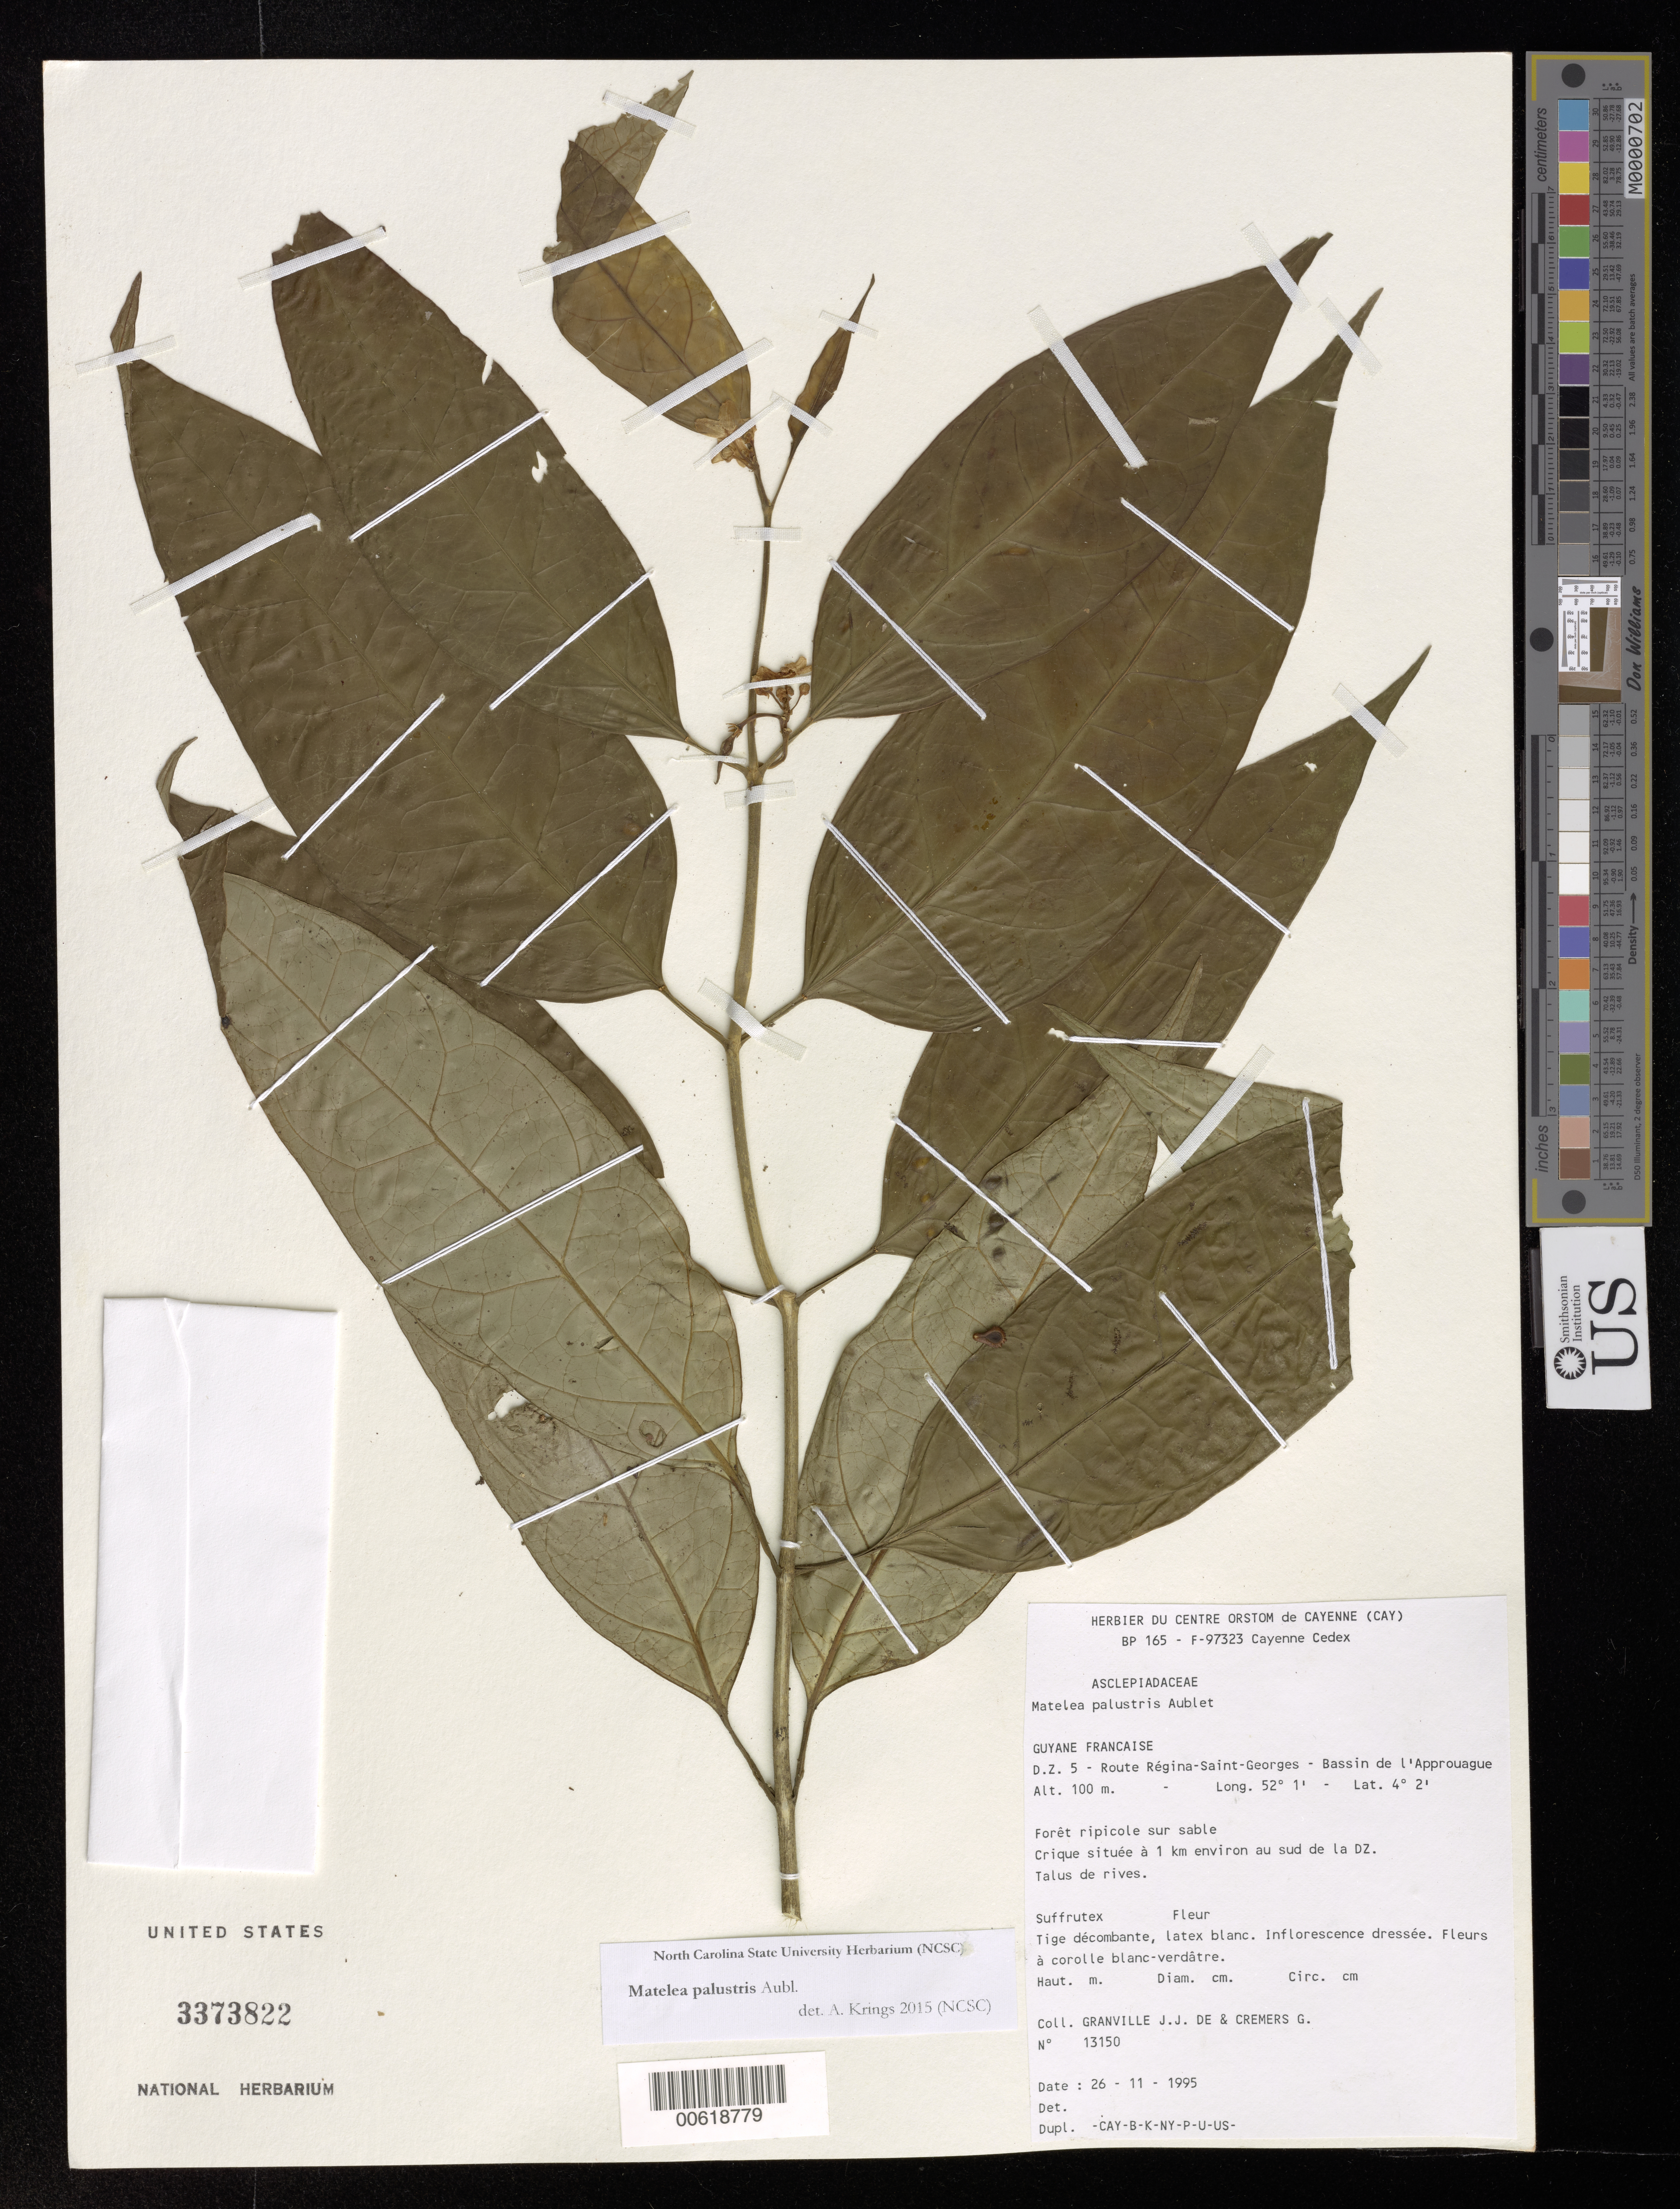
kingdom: Plantae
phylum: Tracheophyta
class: Magnoliopsida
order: Gentianales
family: Apocynaceae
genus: Matelea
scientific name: Matelea palustris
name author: Aubl.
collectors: J.-J. de Granville & G. Cremers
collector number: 13150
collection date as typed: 26-Nov-95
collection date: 1995-11-26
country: French Guiana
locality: Route Regina-Saint-Georges, D.Z. 5, Bassin de l'Approuague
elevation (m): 100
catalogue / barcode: US 3373822